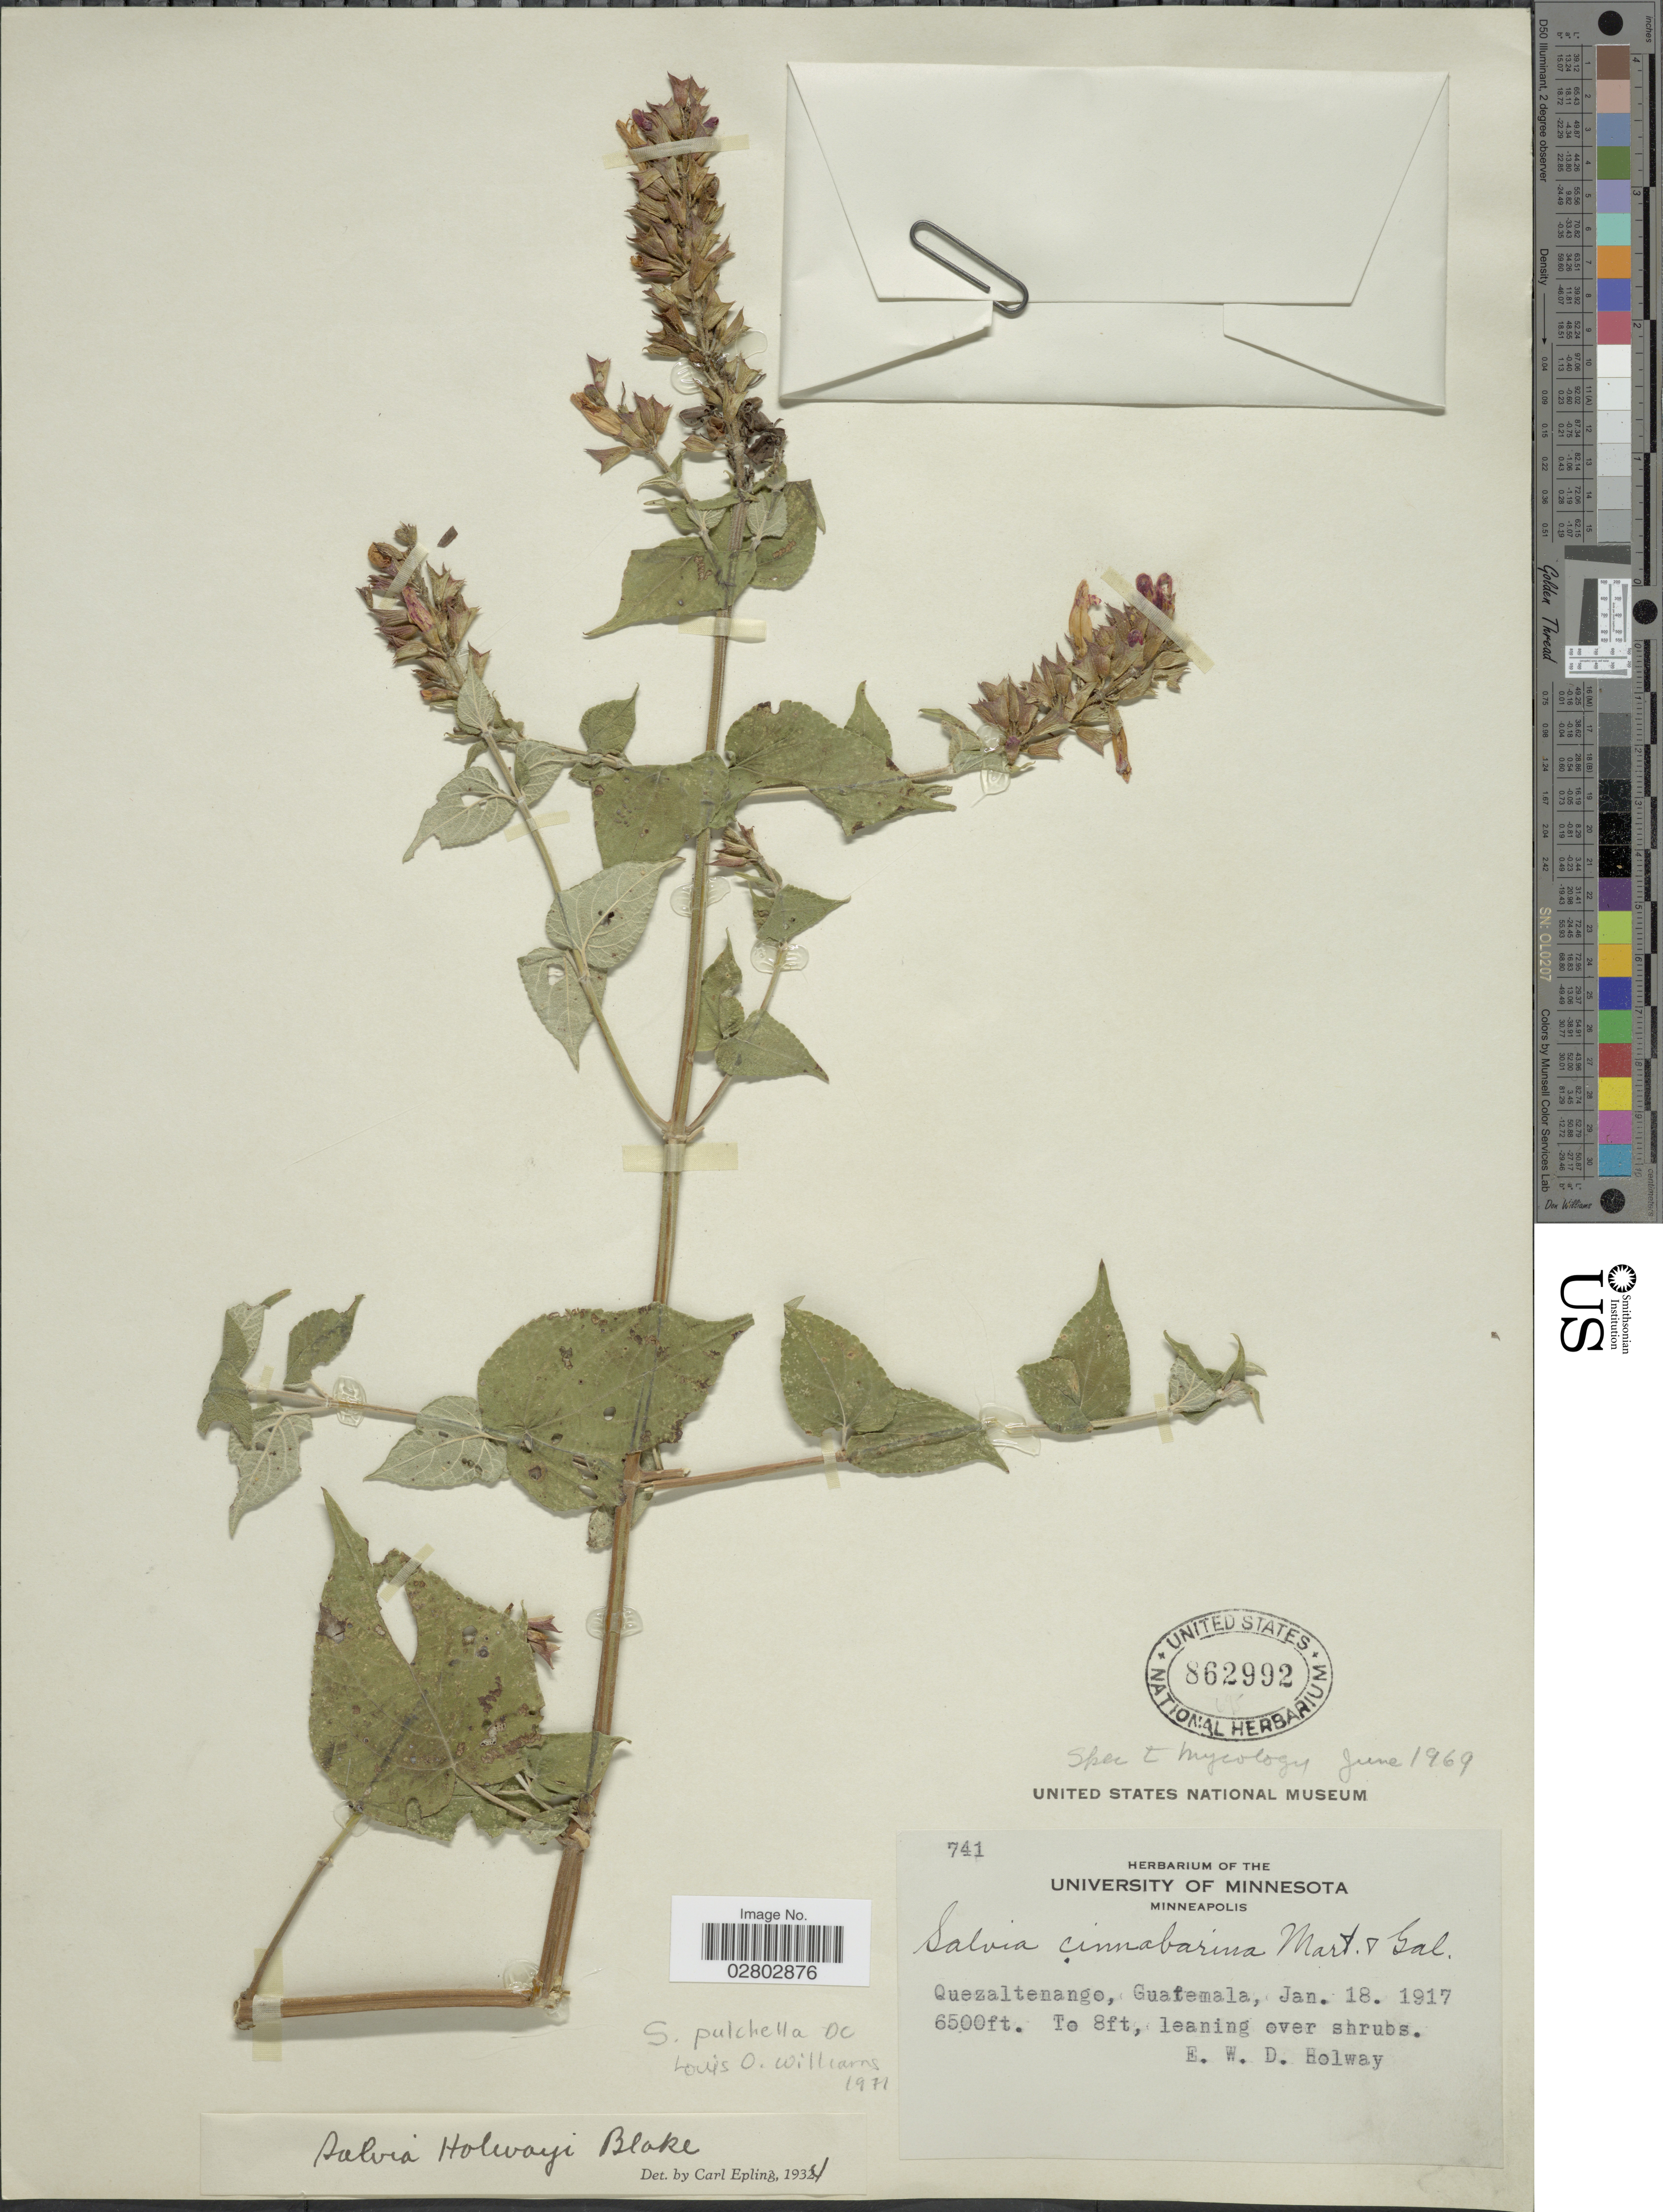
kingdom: Plantae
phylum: Tracheophyta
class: Magnoliopsida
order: Lamiales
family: Lamiaceae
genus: Salvia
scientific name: Salvia pulchella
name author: DC.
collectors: E. W. D. Holway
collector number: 741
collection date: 1917-01-18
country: Guatemala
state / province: Quetzaltenango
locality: Quezaltenango, Guatemala.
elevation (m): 1981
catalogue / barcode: US 862992